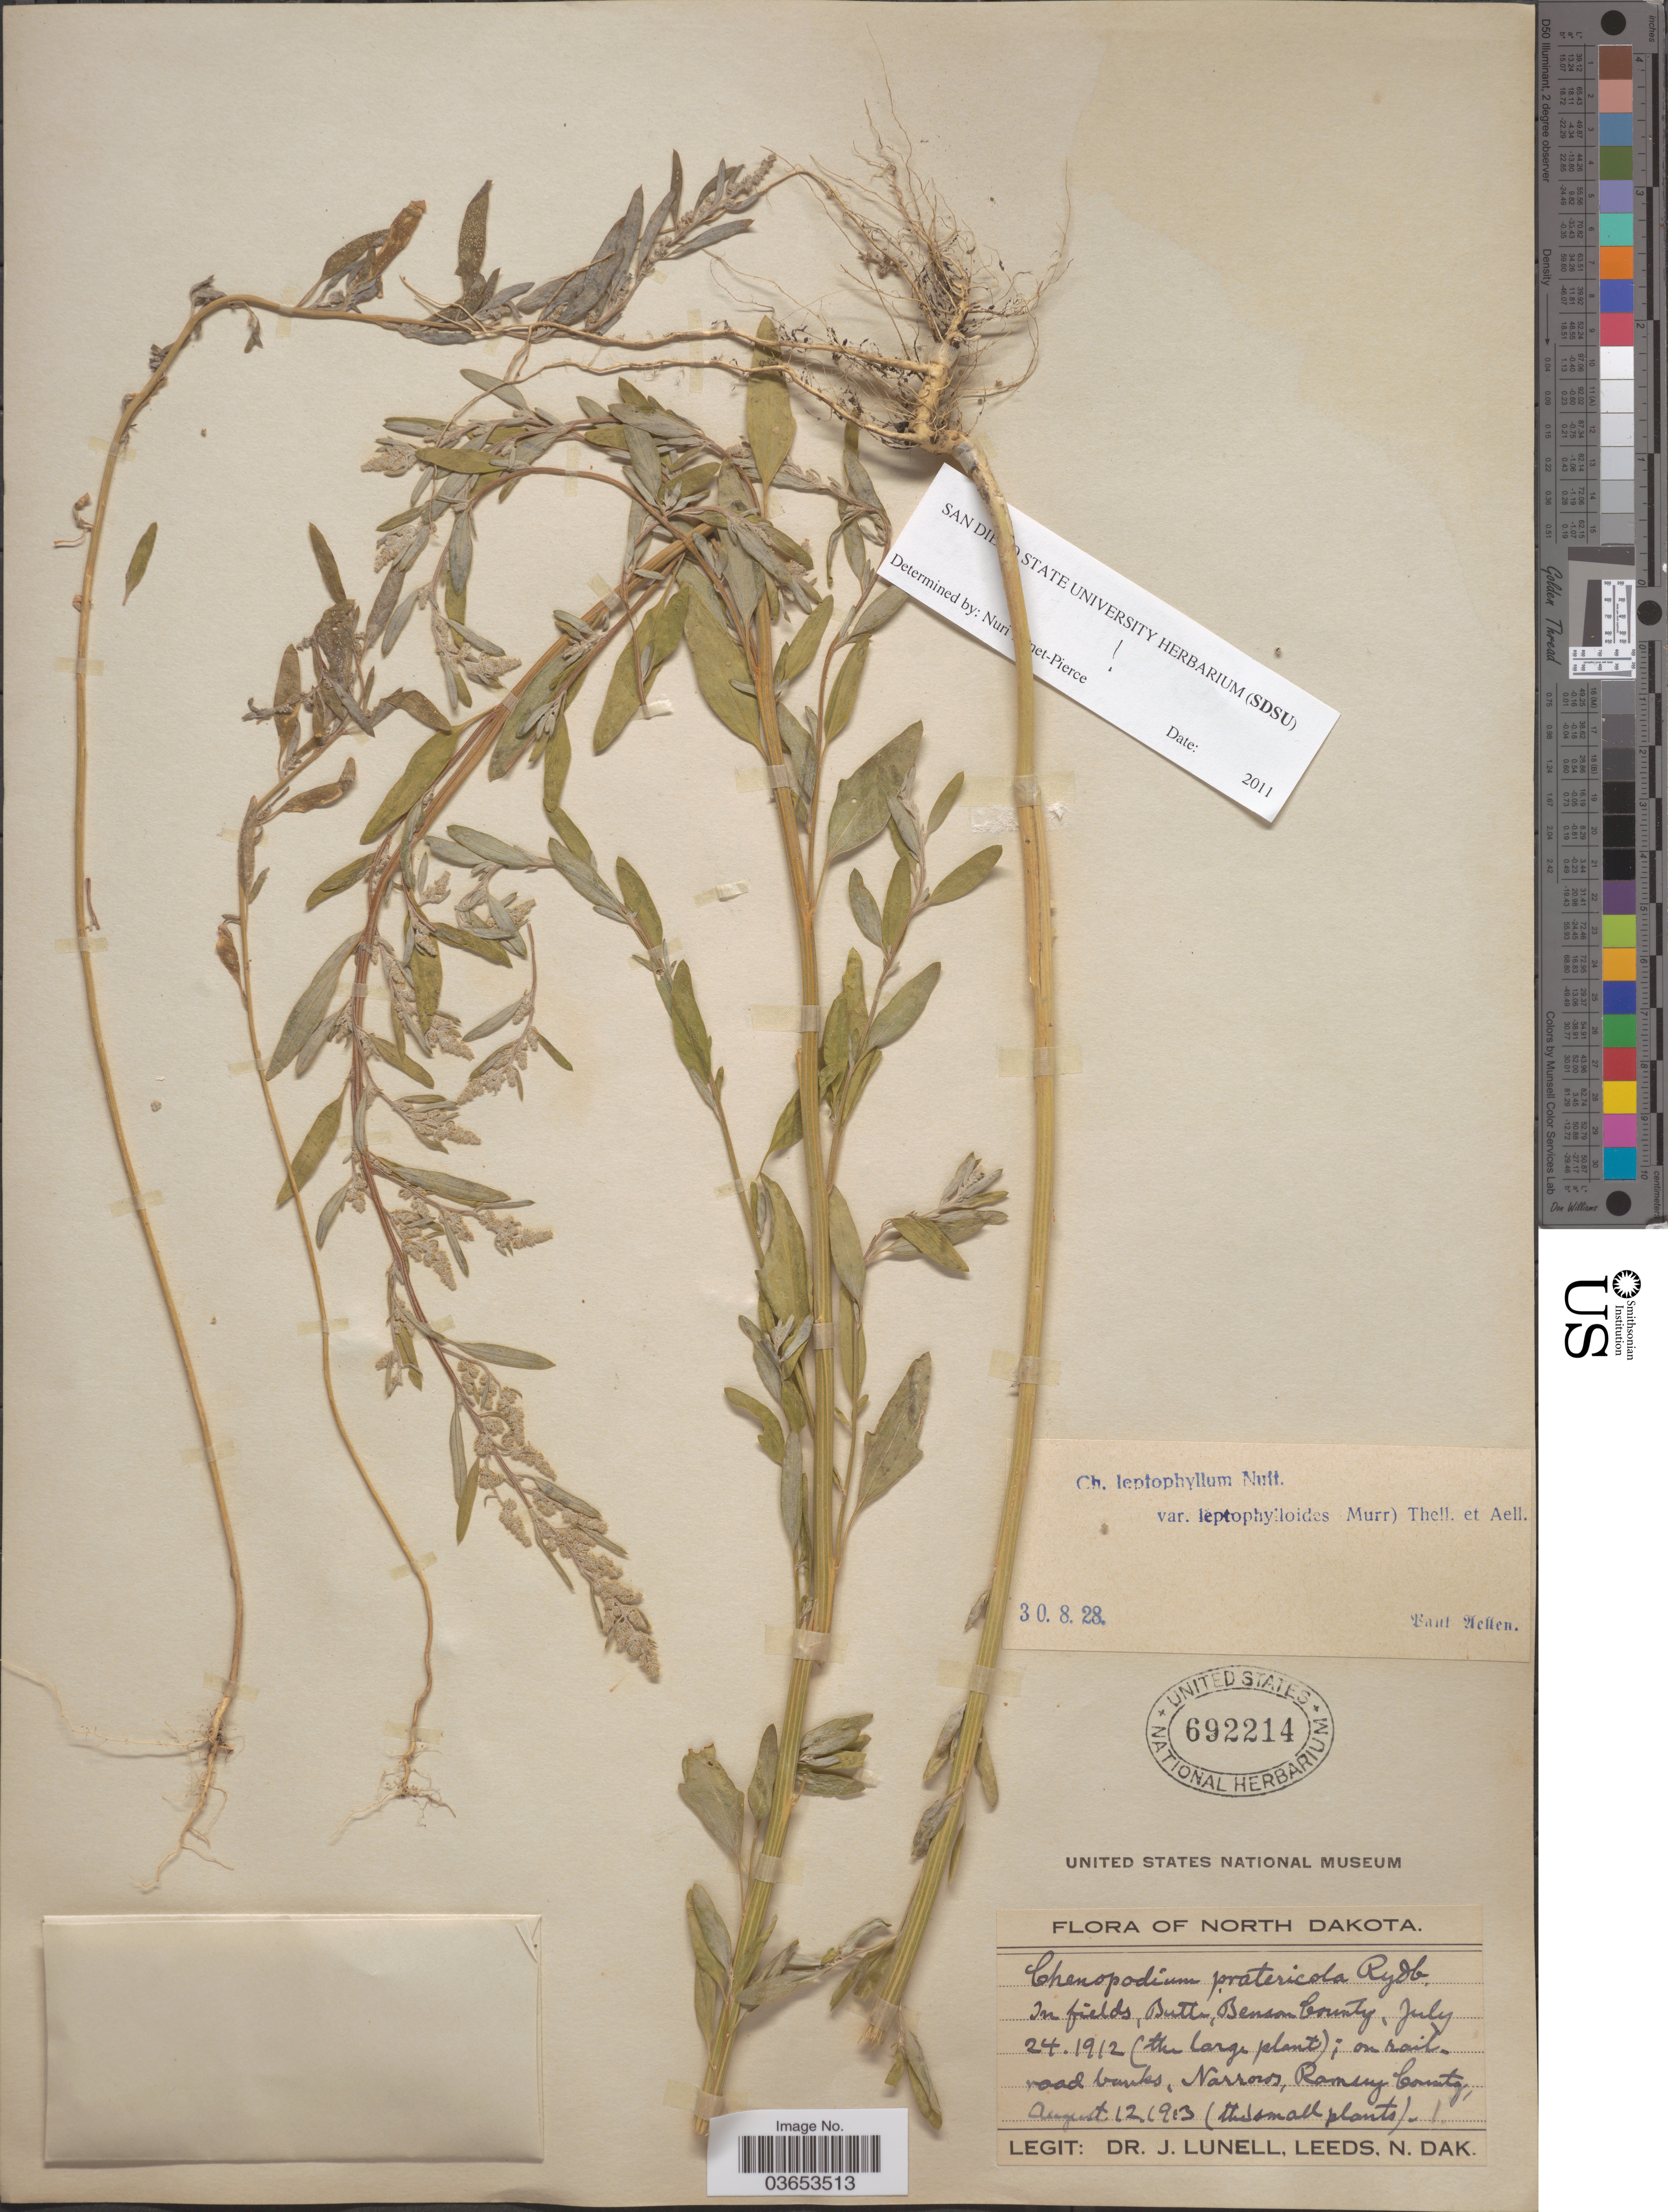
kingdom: Plantae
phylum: Tracheophyta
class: Magnoliopsida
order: Caryophyllales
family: Amaranthaceae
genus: Chenopodium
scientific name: Chenopodium leptophyllum var. leptophylloides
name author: (Murr) Thell. & Aellen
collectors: J. Lunell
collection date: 1913-07-24/1913-08-12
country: United States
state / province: North Dakota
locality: Butte, Benson County. Narrows, Ramsey County.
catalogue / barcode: US 692214